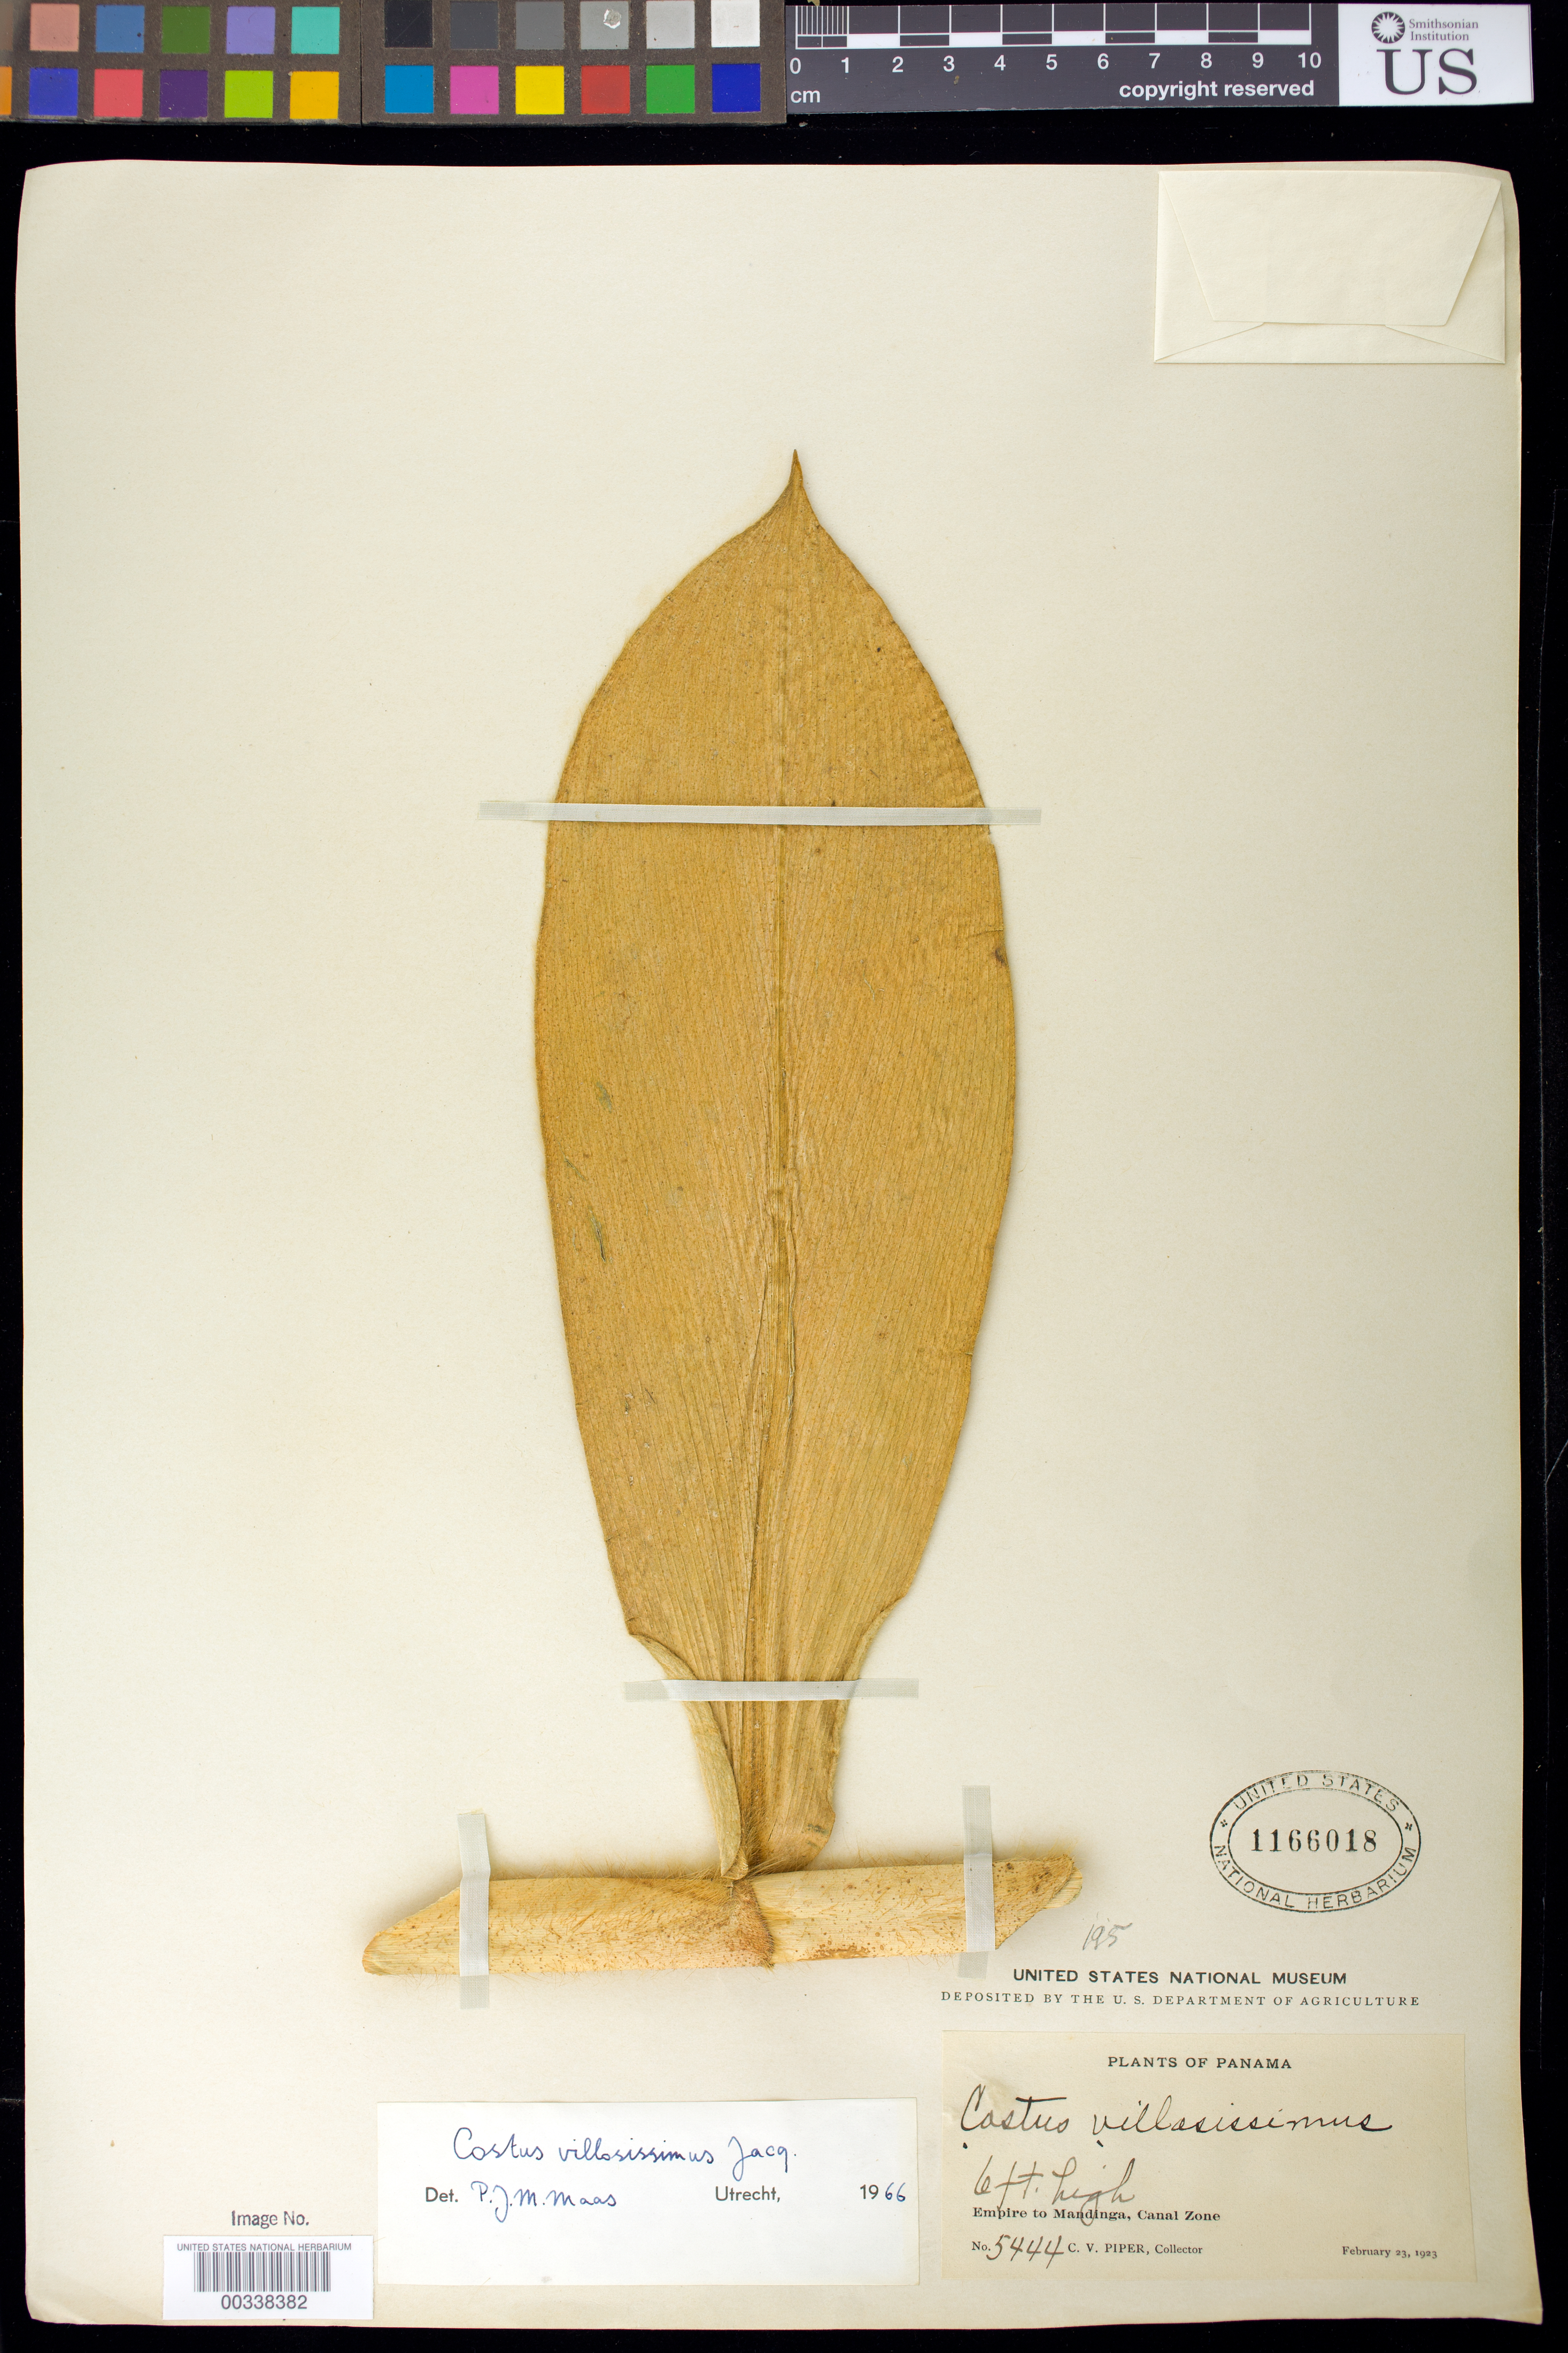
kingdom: Plantae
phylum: Tracheophyta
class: Liliopsida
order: Zingiberales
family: Costaceae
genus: Costus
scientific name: Costus villosissimus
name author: Jacq.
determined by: Maas, Paul J. M.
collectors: C. V. Piper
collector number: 5444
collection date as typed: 23 Feb 1923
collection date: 1923-02-23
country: Panama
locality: Empire to Mandinga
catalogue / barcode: US 1166018